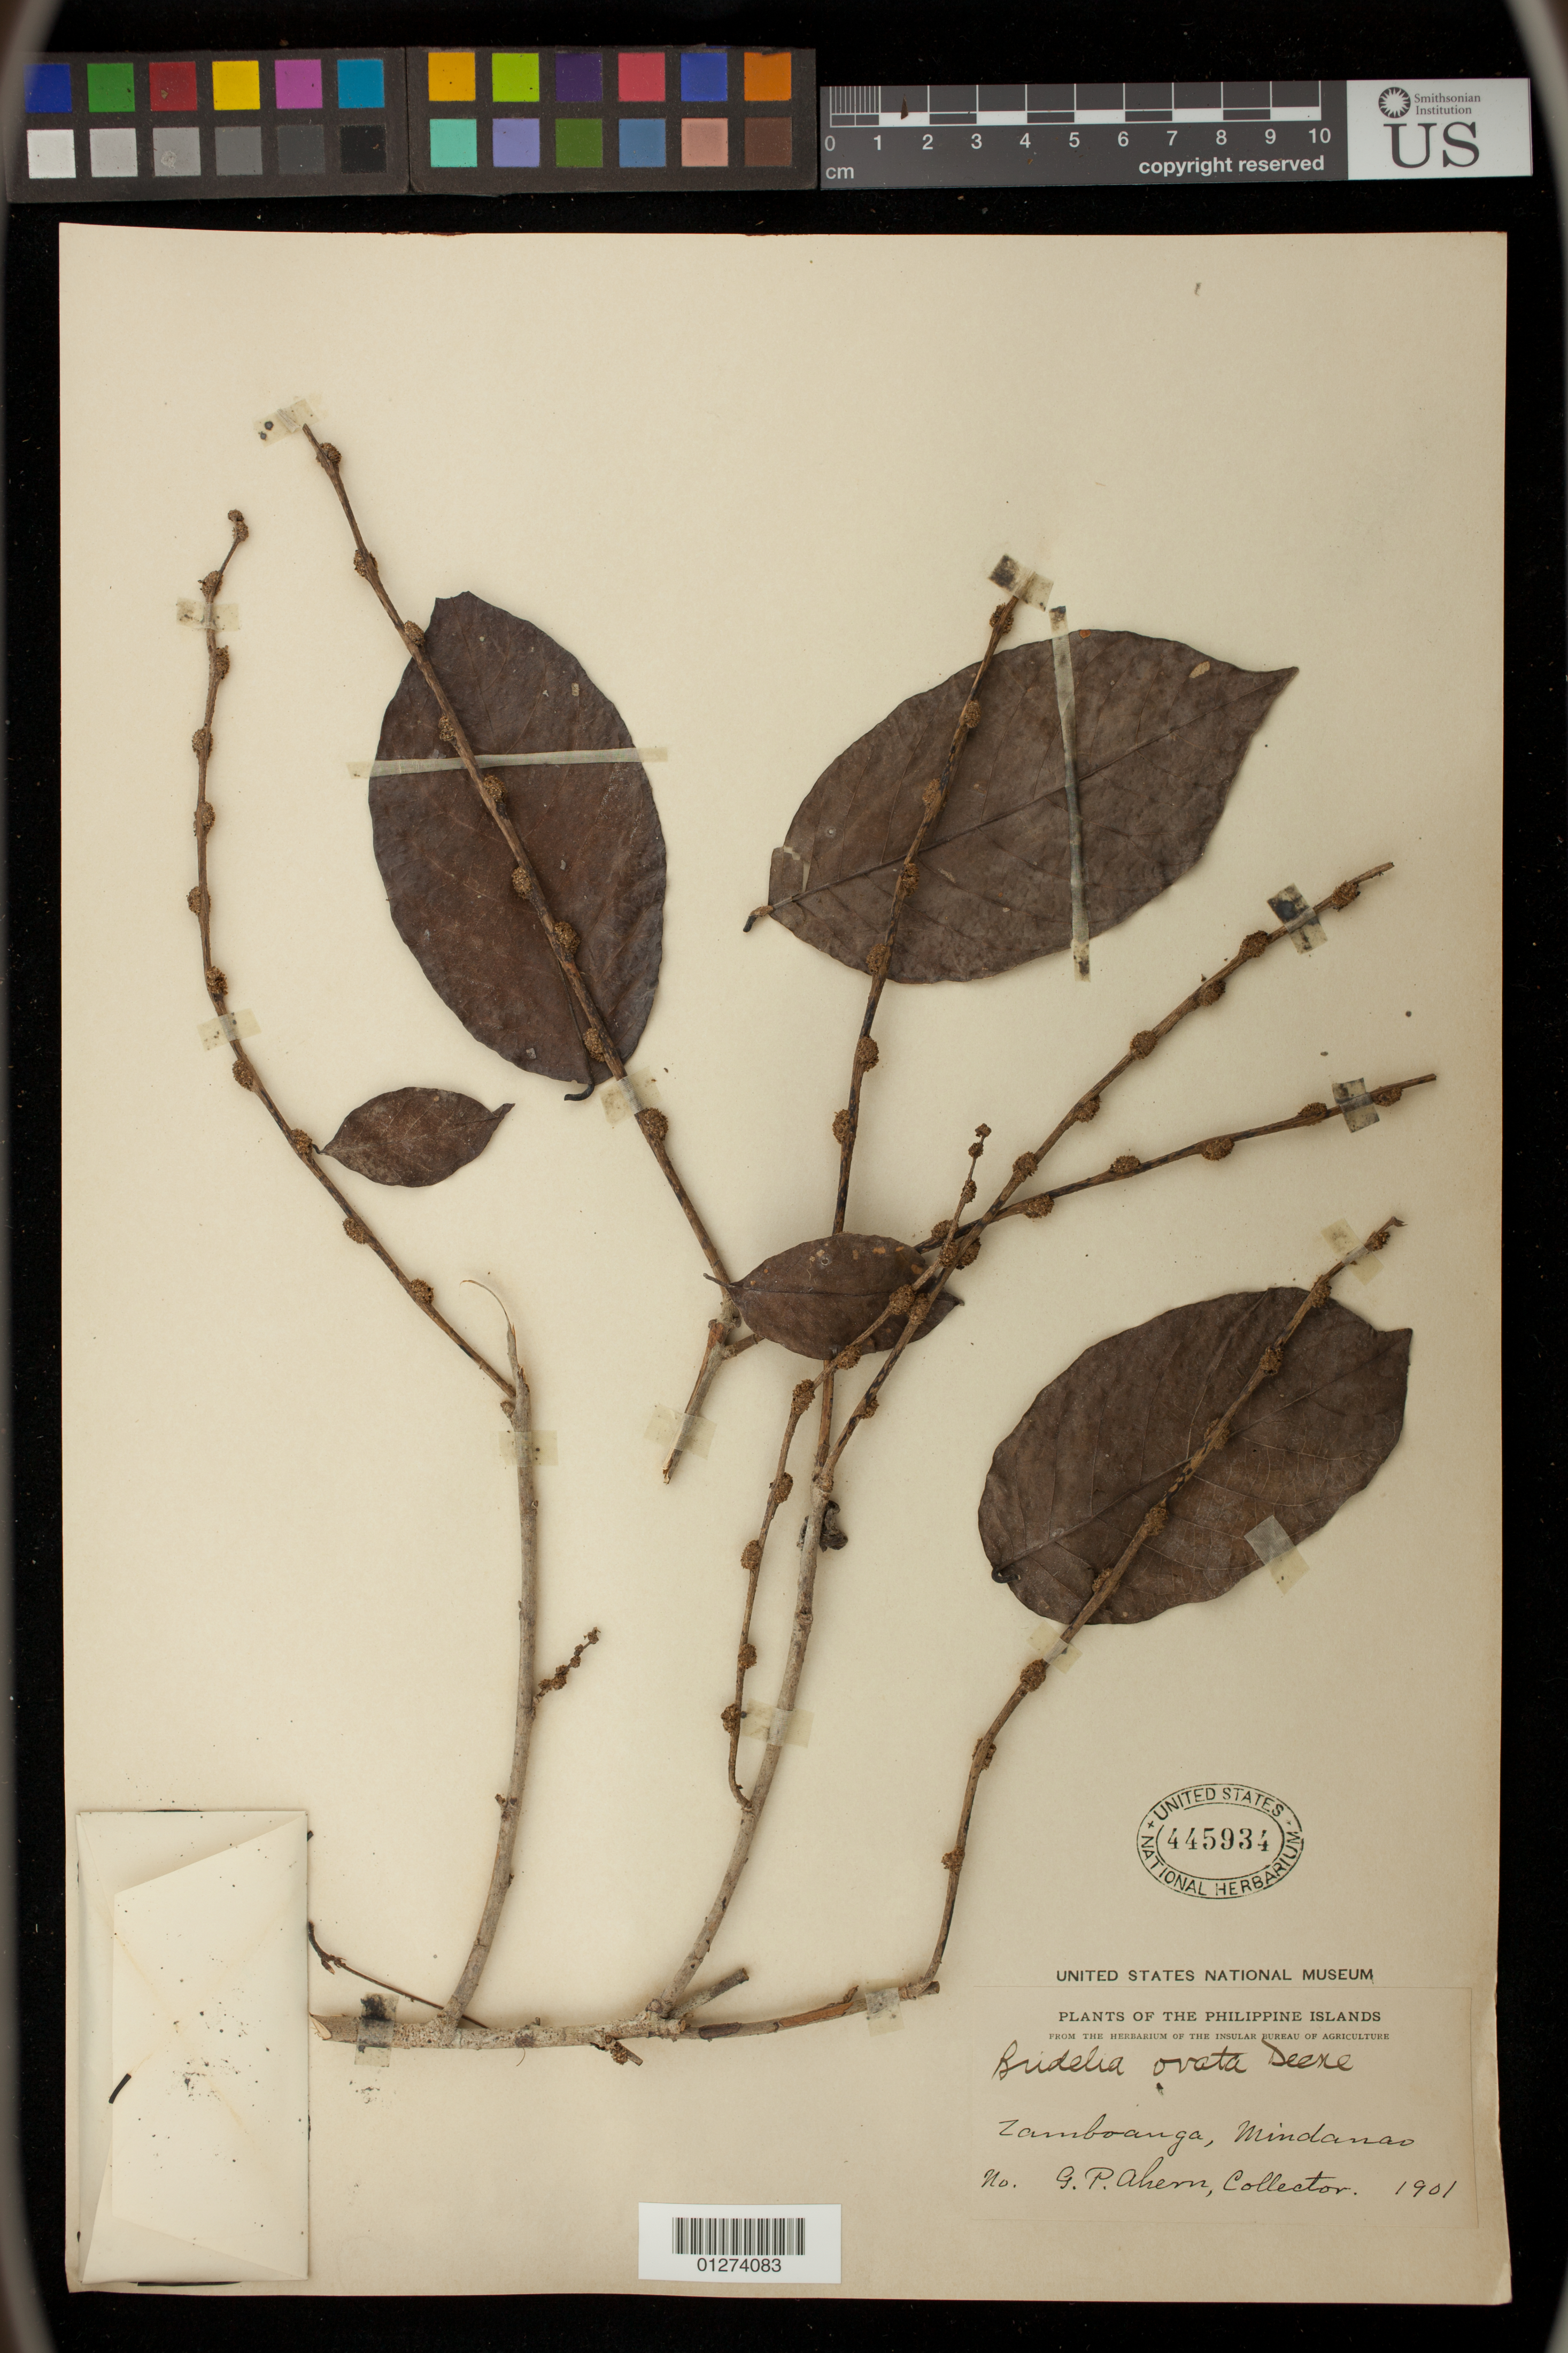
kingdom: Plantae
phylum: Tracheophyta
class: Magnoliopsida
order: Malpighiales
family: Phyllanthaceae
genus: Bridelia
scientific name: Bridelia insulana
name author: Hance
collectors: G. Ahern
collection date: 1901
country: Philippines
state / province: Zamboanga Peninsula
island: Mindanao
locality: Zamboanga, Mindanao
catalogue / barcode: US 445934